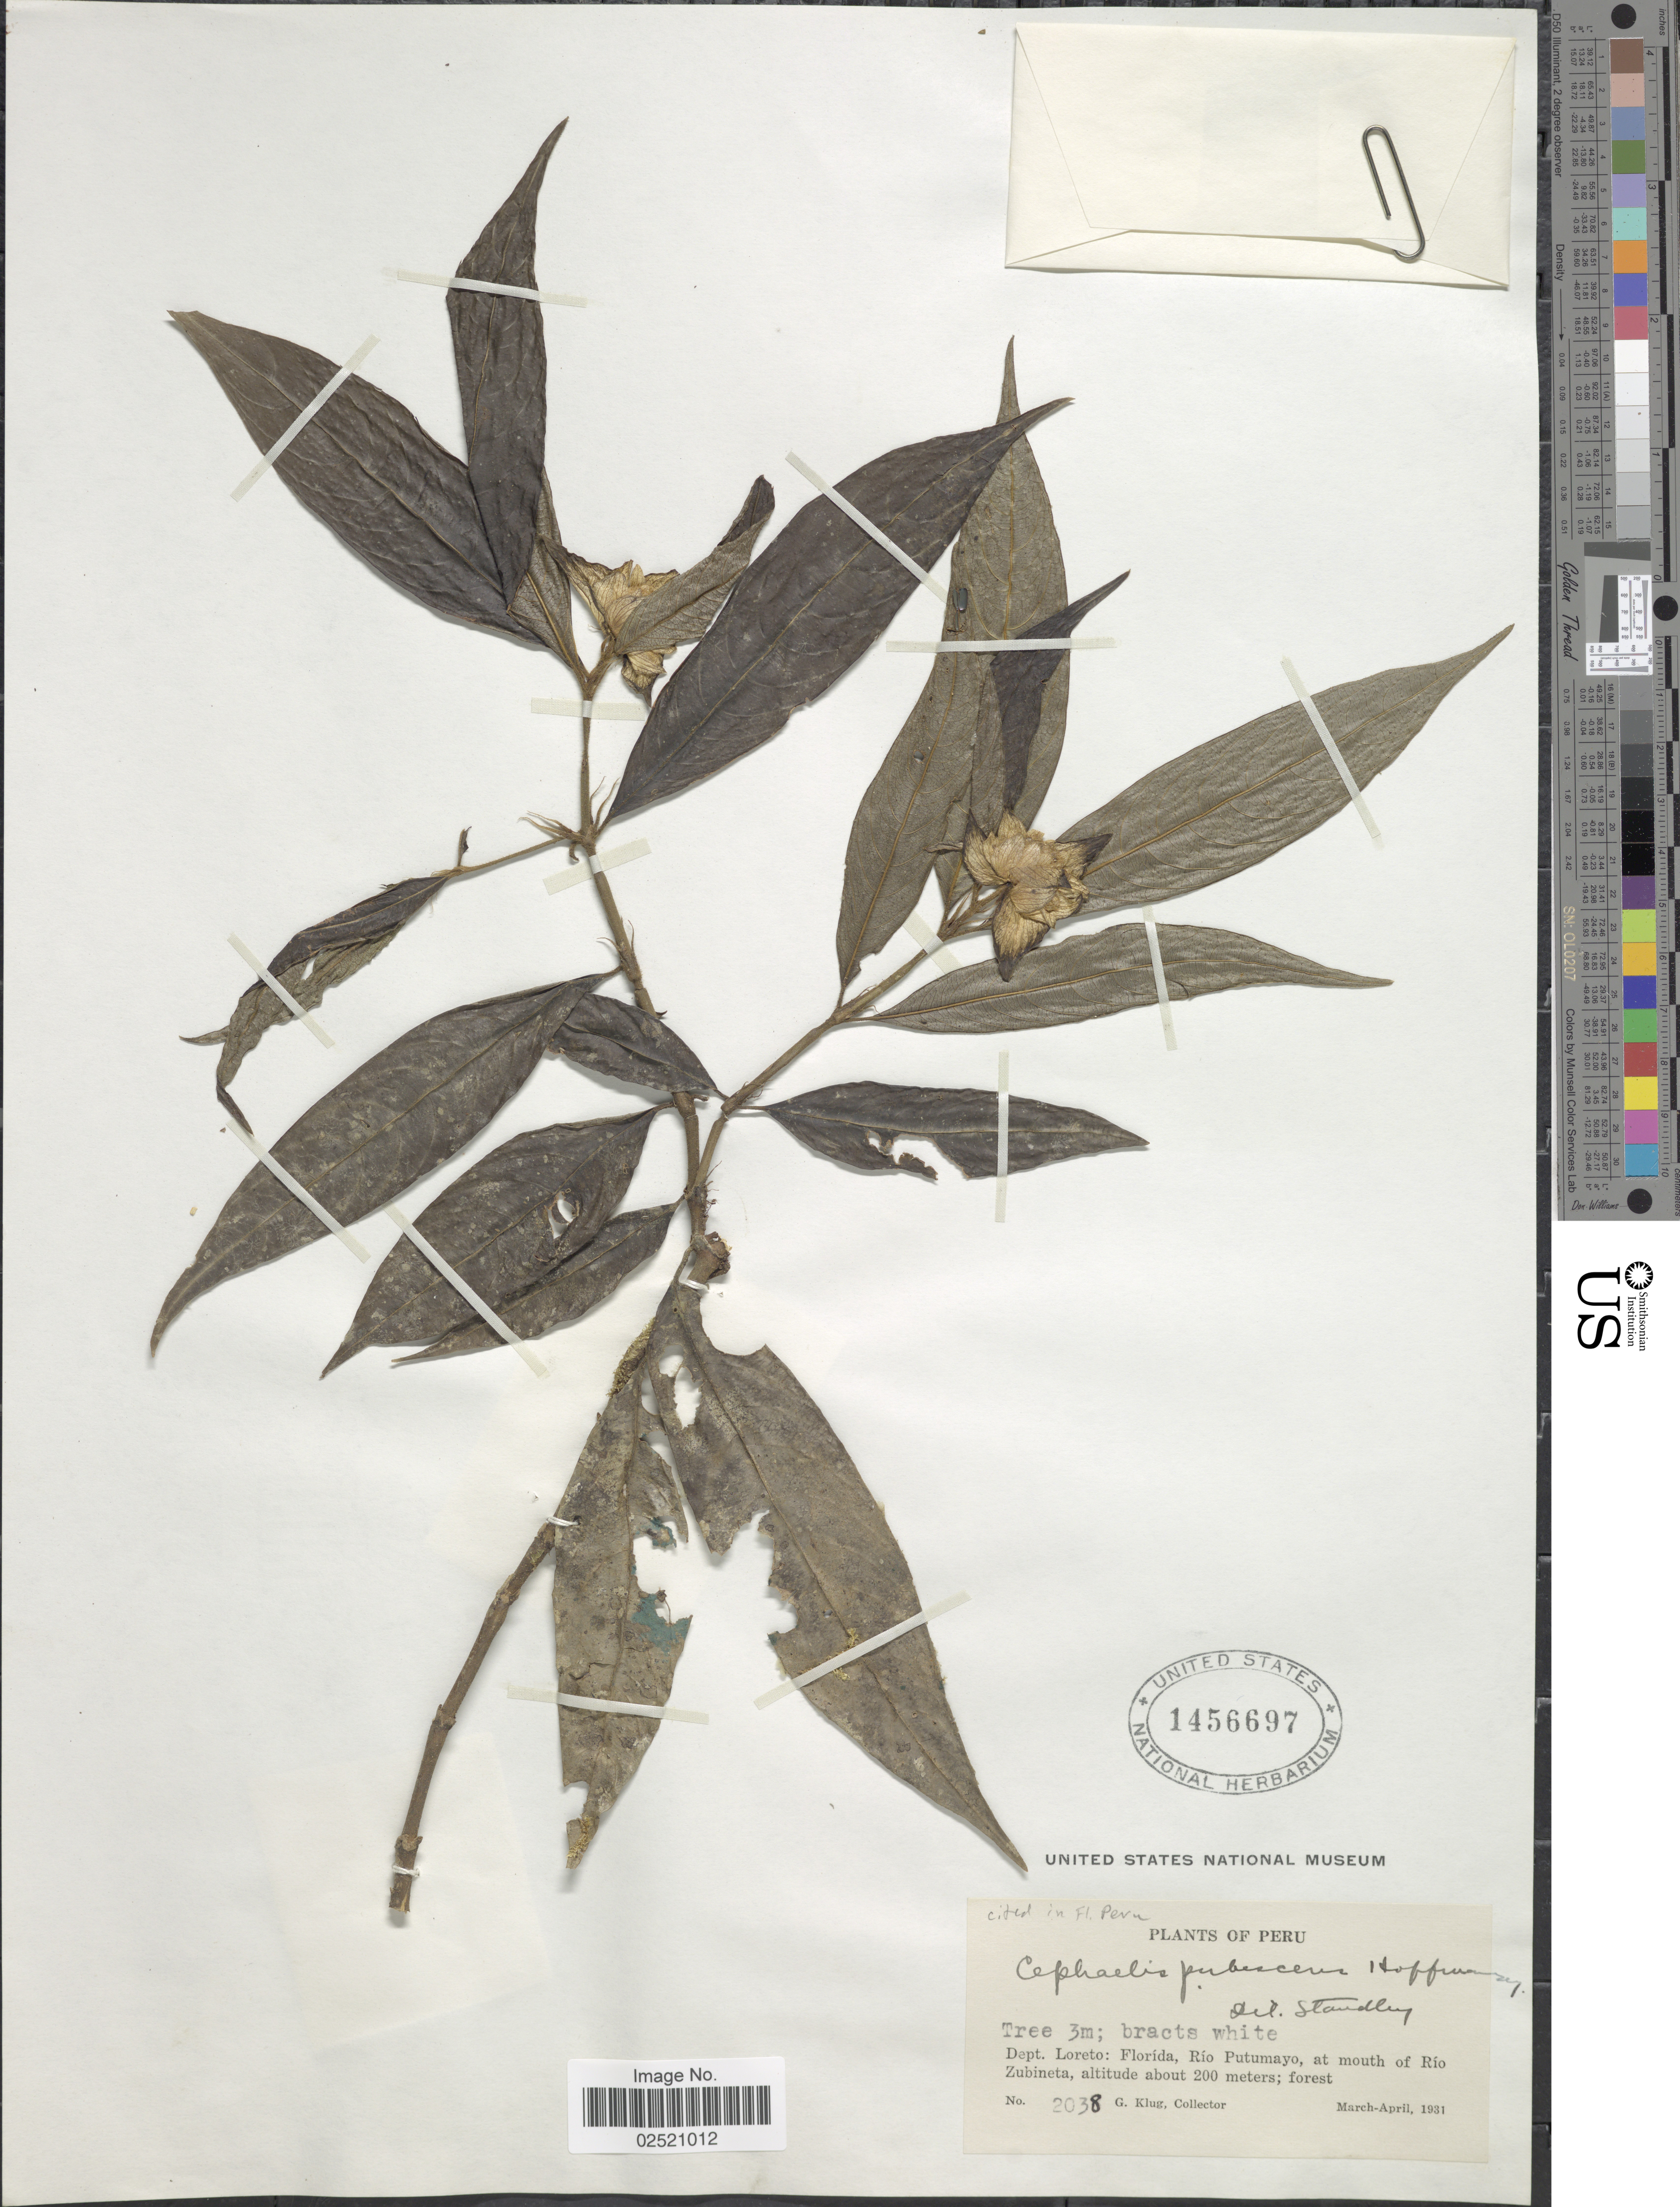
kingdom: Plantae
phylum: Tracheophyta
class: Magnoliopsida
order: Gentianales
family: Rubiaceae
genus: Psychotria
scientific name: Psychotria bracteocardia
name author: (DC.) Müll. Arg.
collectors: G. Klug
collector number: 2038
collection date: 1931-03/1931-04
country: Peru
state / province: Loreto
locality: Florida, Rio Putumayo, at mouth of Rio Zubineta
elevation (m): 200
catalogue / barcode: US 1456697